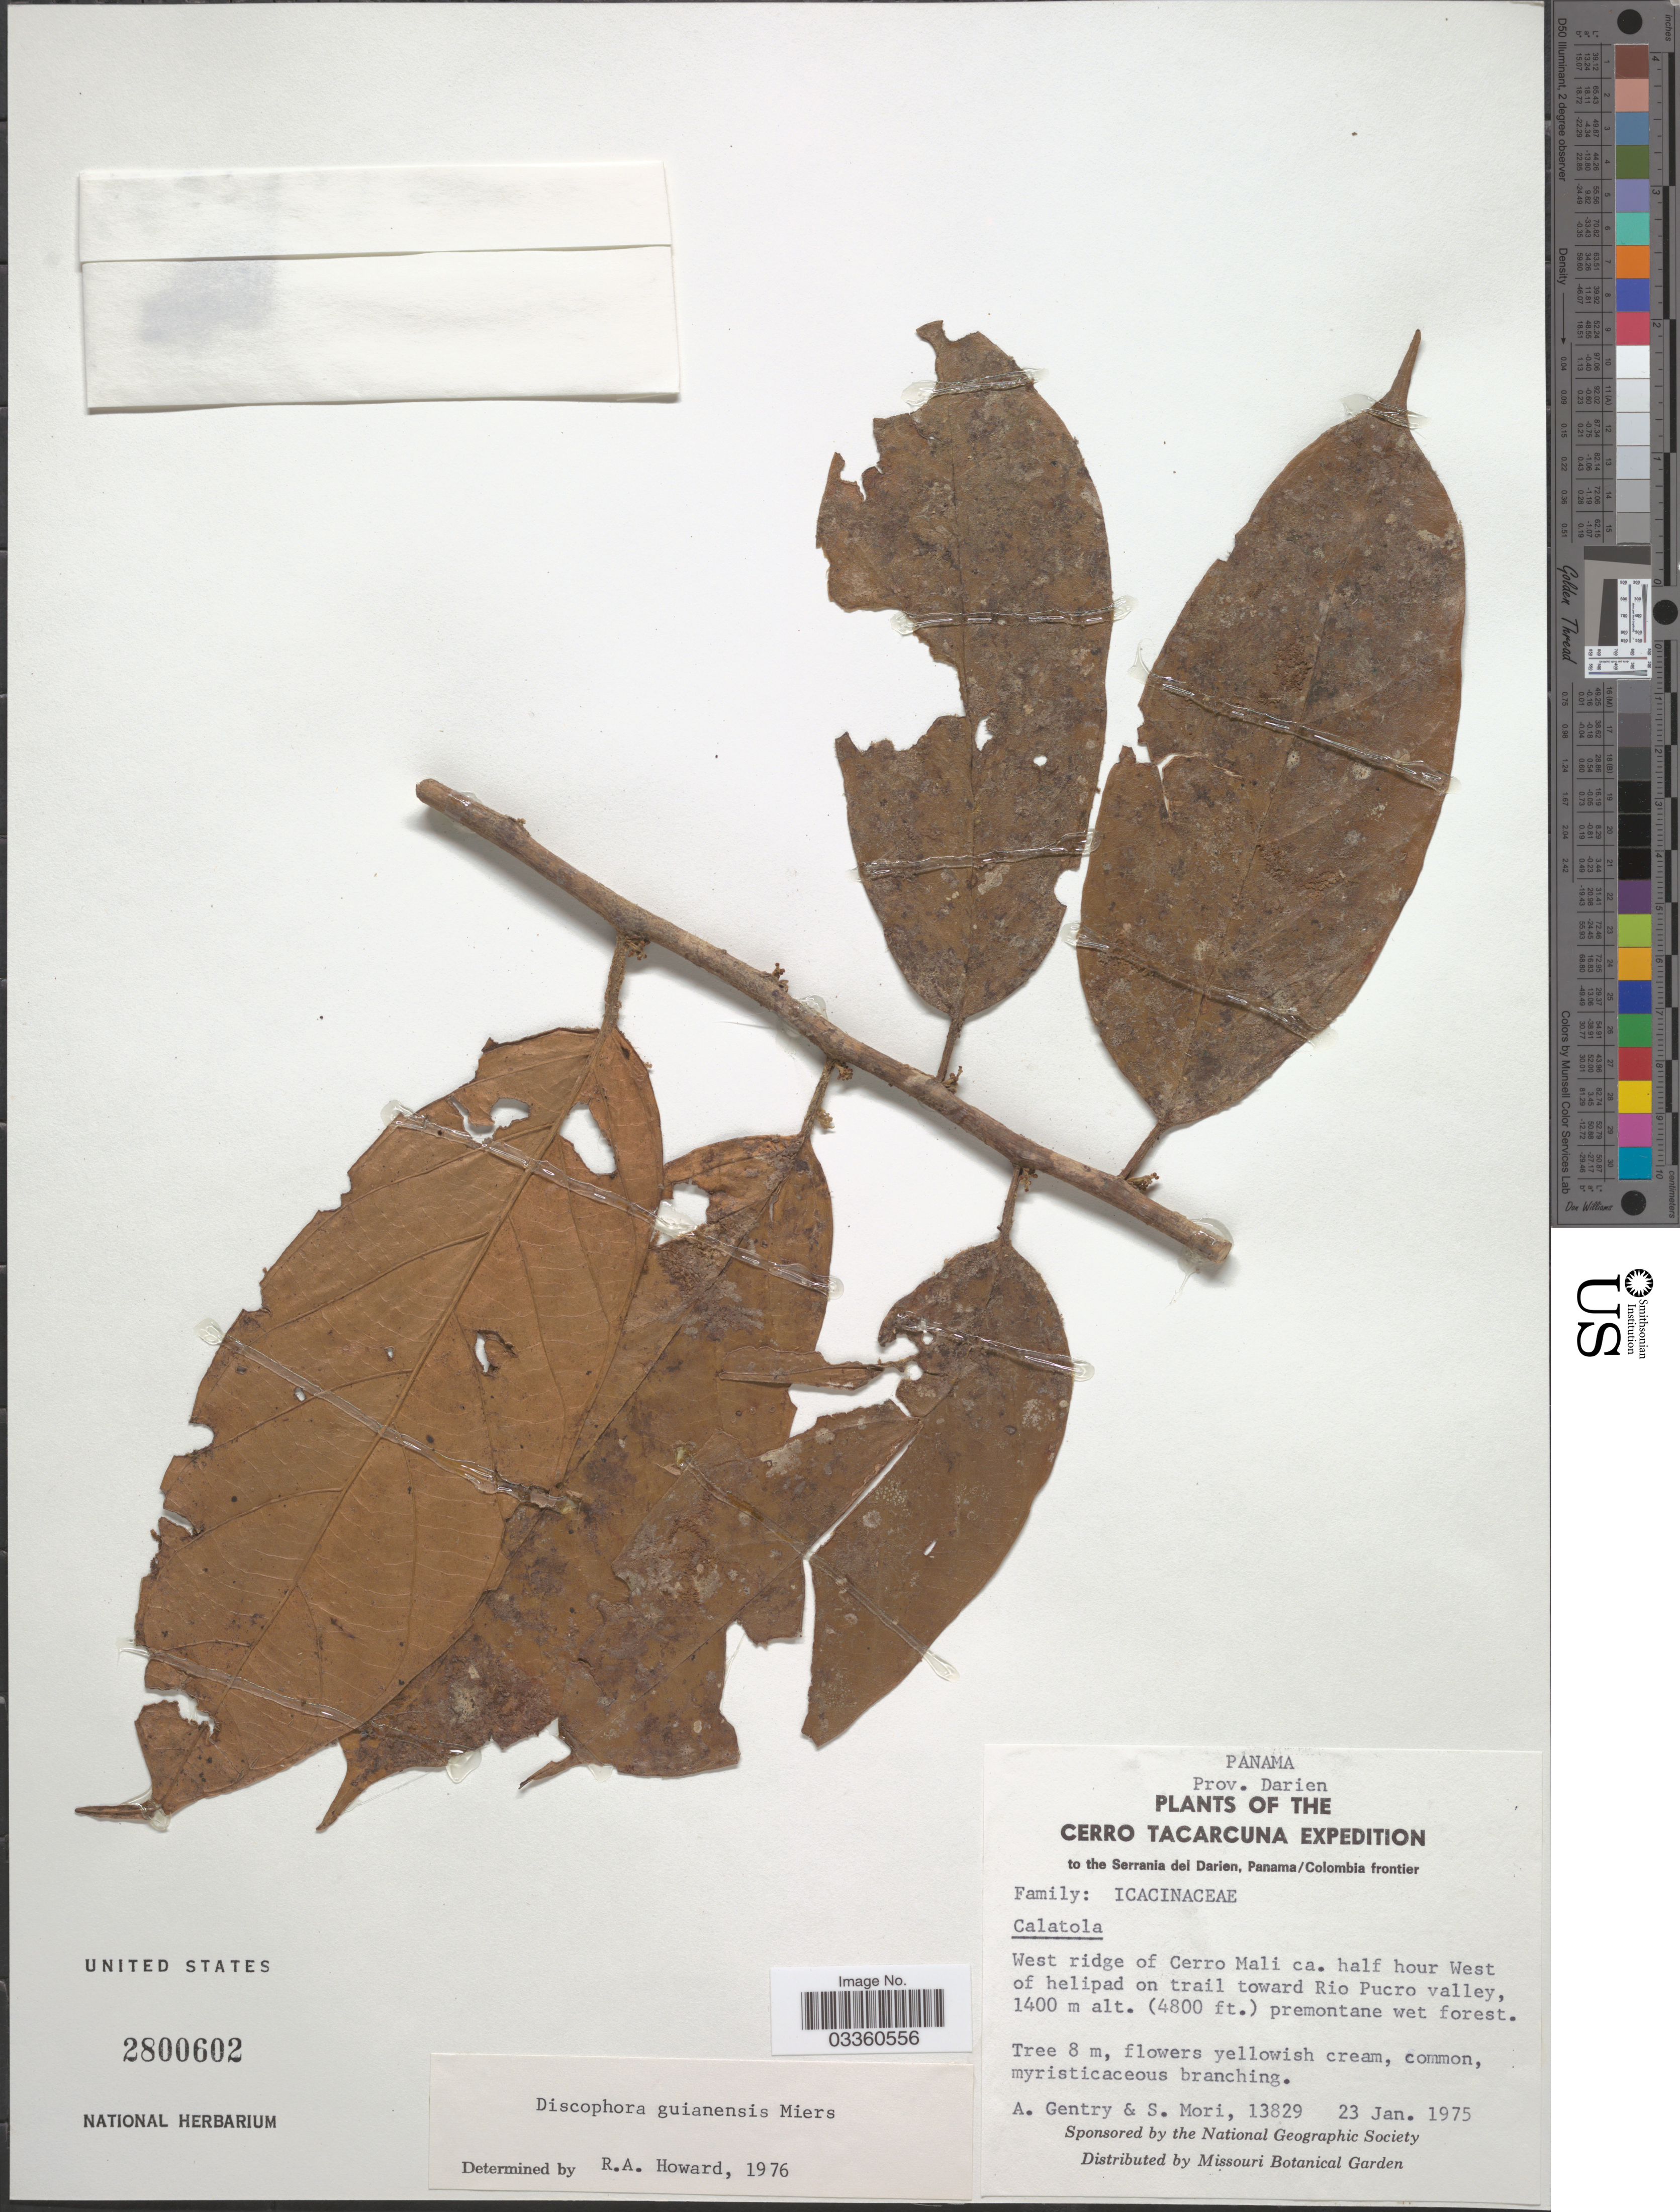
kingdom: Plantae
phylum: Tracheophyta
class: Magnoliopsida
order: Cardiopteridales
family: Stemonuraceae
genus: Discophora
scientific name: Discophora guianensis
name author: Miers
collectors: A. H. Gentry & S. Mori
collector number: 13829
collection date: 1975-01-23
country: Panama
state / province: Darién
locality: Cerro Tacarcuna [unsure placement], to the Serrania del Darien, Panama/Colombia frontier. West ridge of Cerro Mali ca. half hour West of helipad on trail toward Rio Pucro valley.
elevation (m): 1400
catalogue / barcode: US 2800602